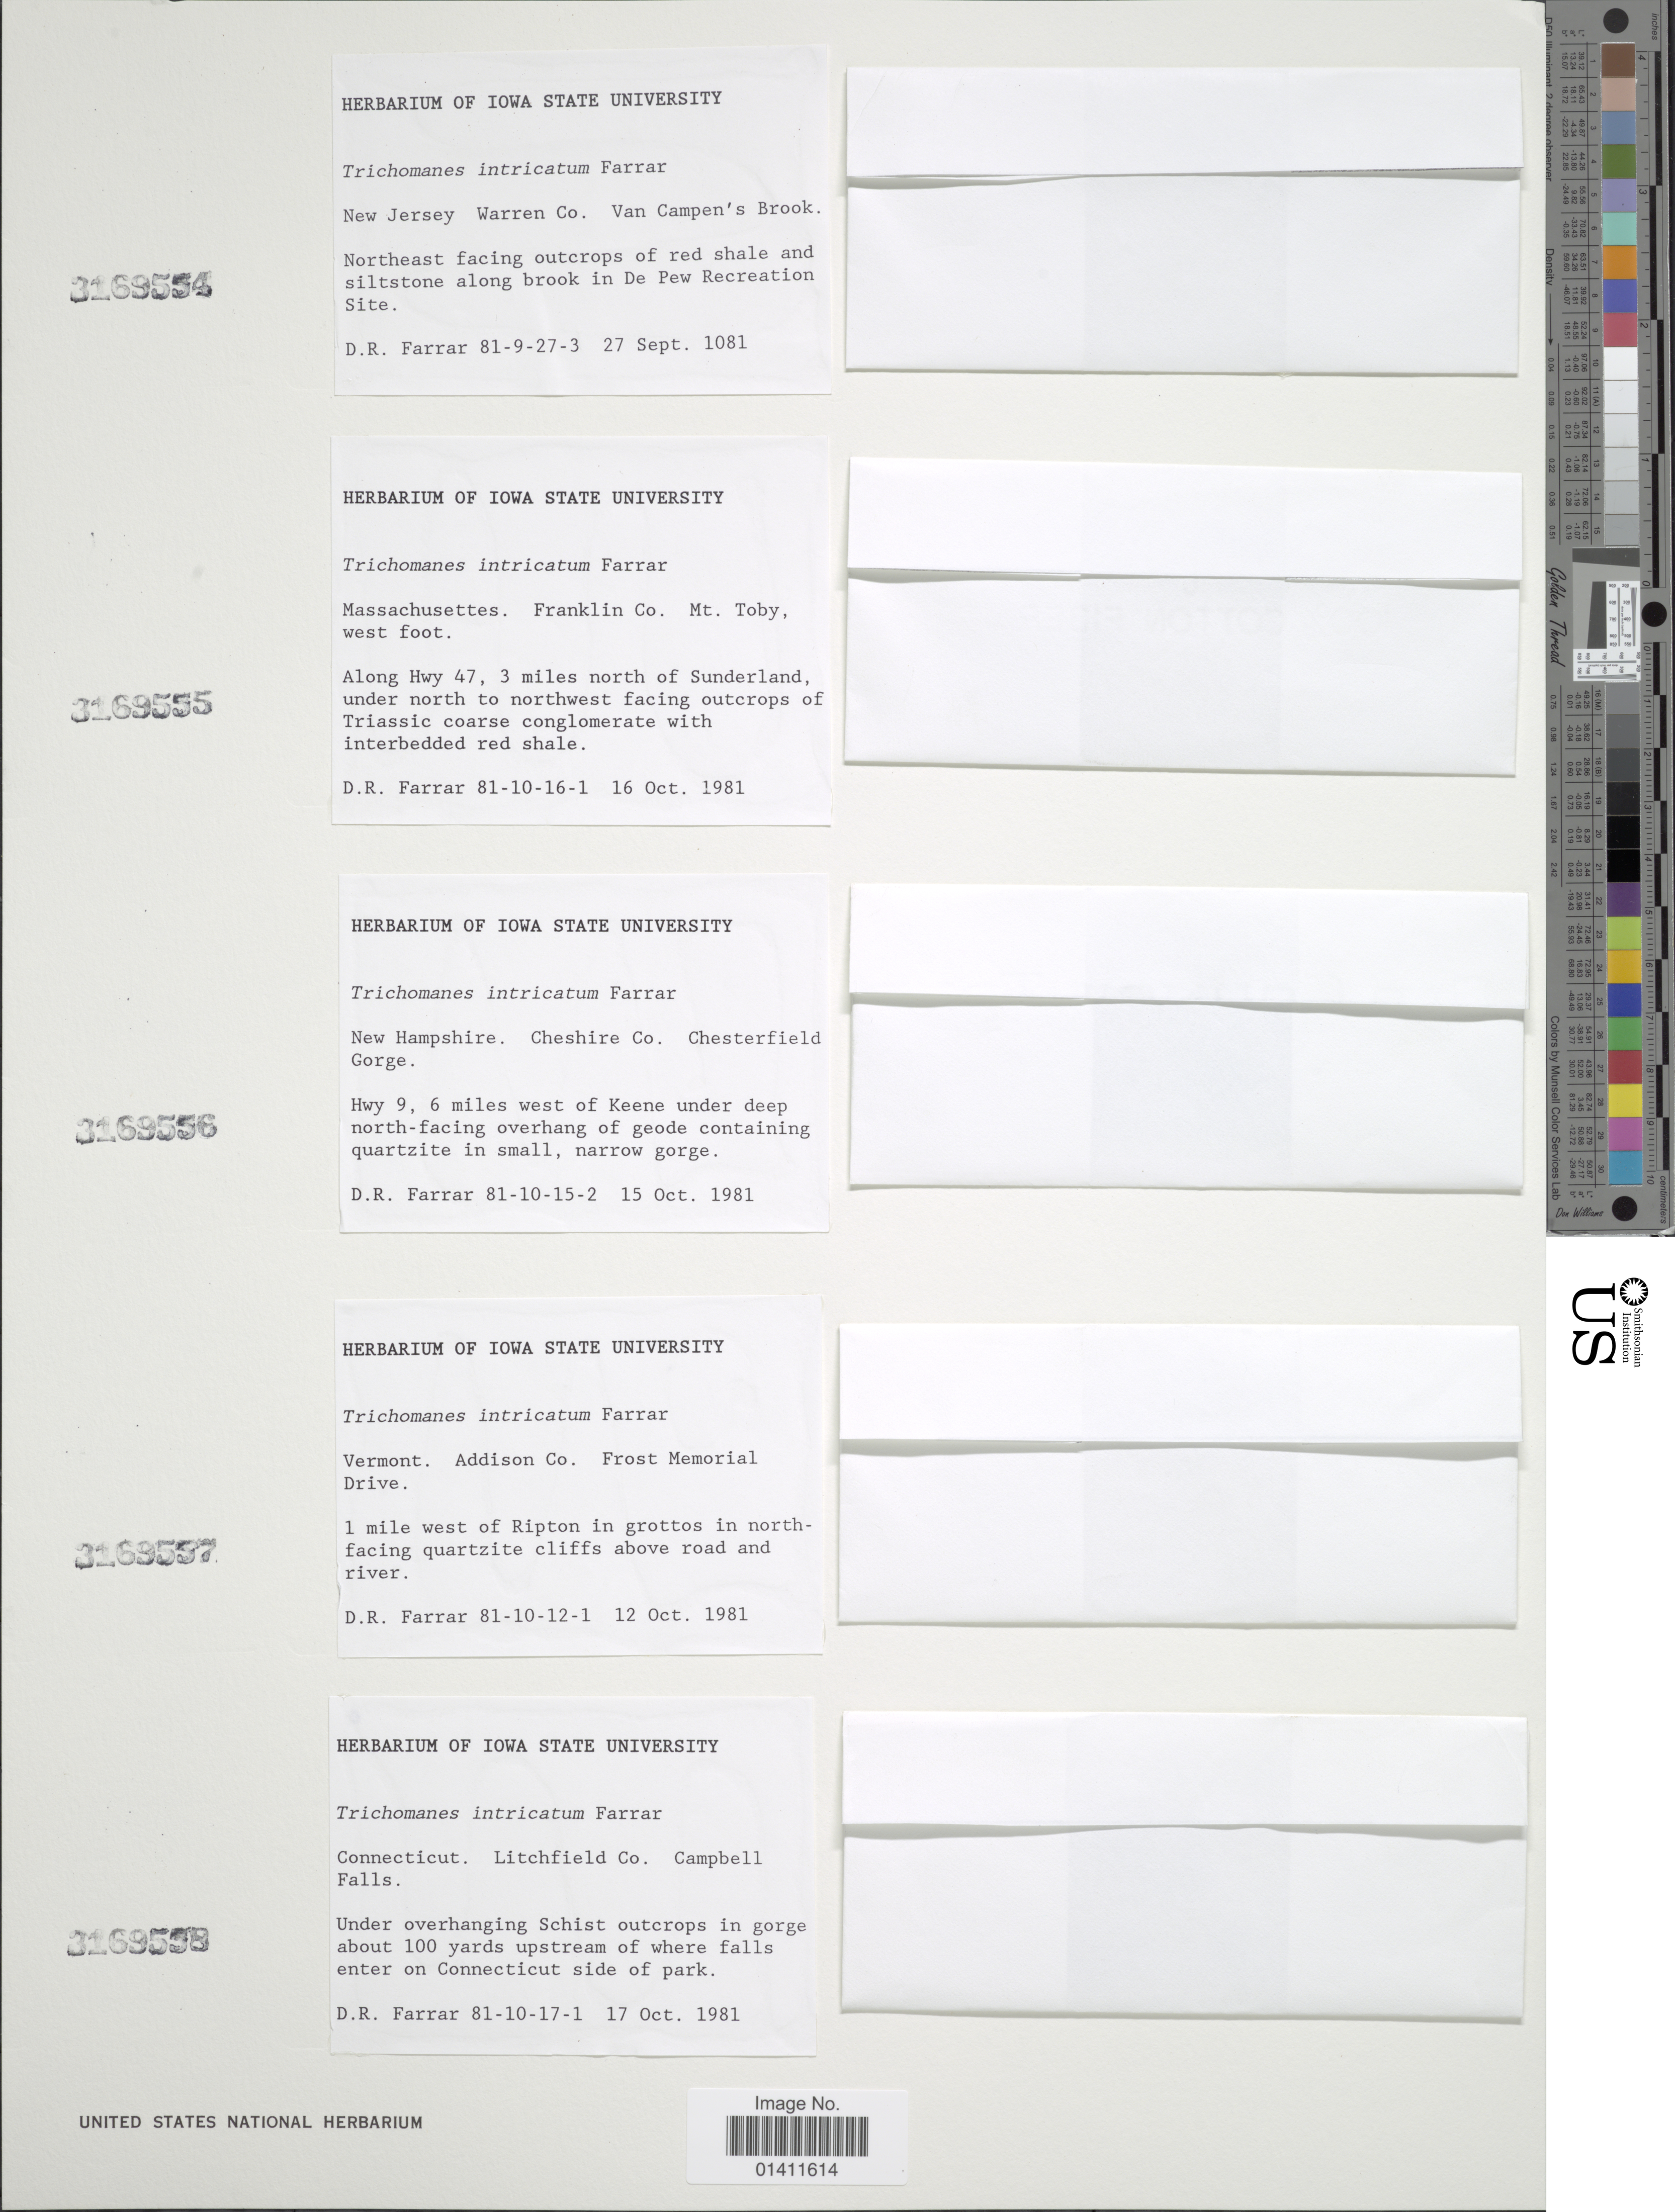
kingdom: Plantae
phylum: Tracheophyta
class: Polypodiopsida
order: Hymenophyllales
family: Hymenophyllaceae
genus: Vandenboschia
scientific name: Vandenboschia intricatum (Farrar) comb. ined., 2015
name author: (Farrar)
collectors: D. R. Farrar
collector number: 81-10-12-1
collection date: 1981-10-12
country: United States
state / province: Vermont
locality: Addison Co. Frost Memorial Drive. 1 mile west of Ripton in grottos in northfacing quartzite cliffs above road and river.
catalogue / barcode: US 3169537-4